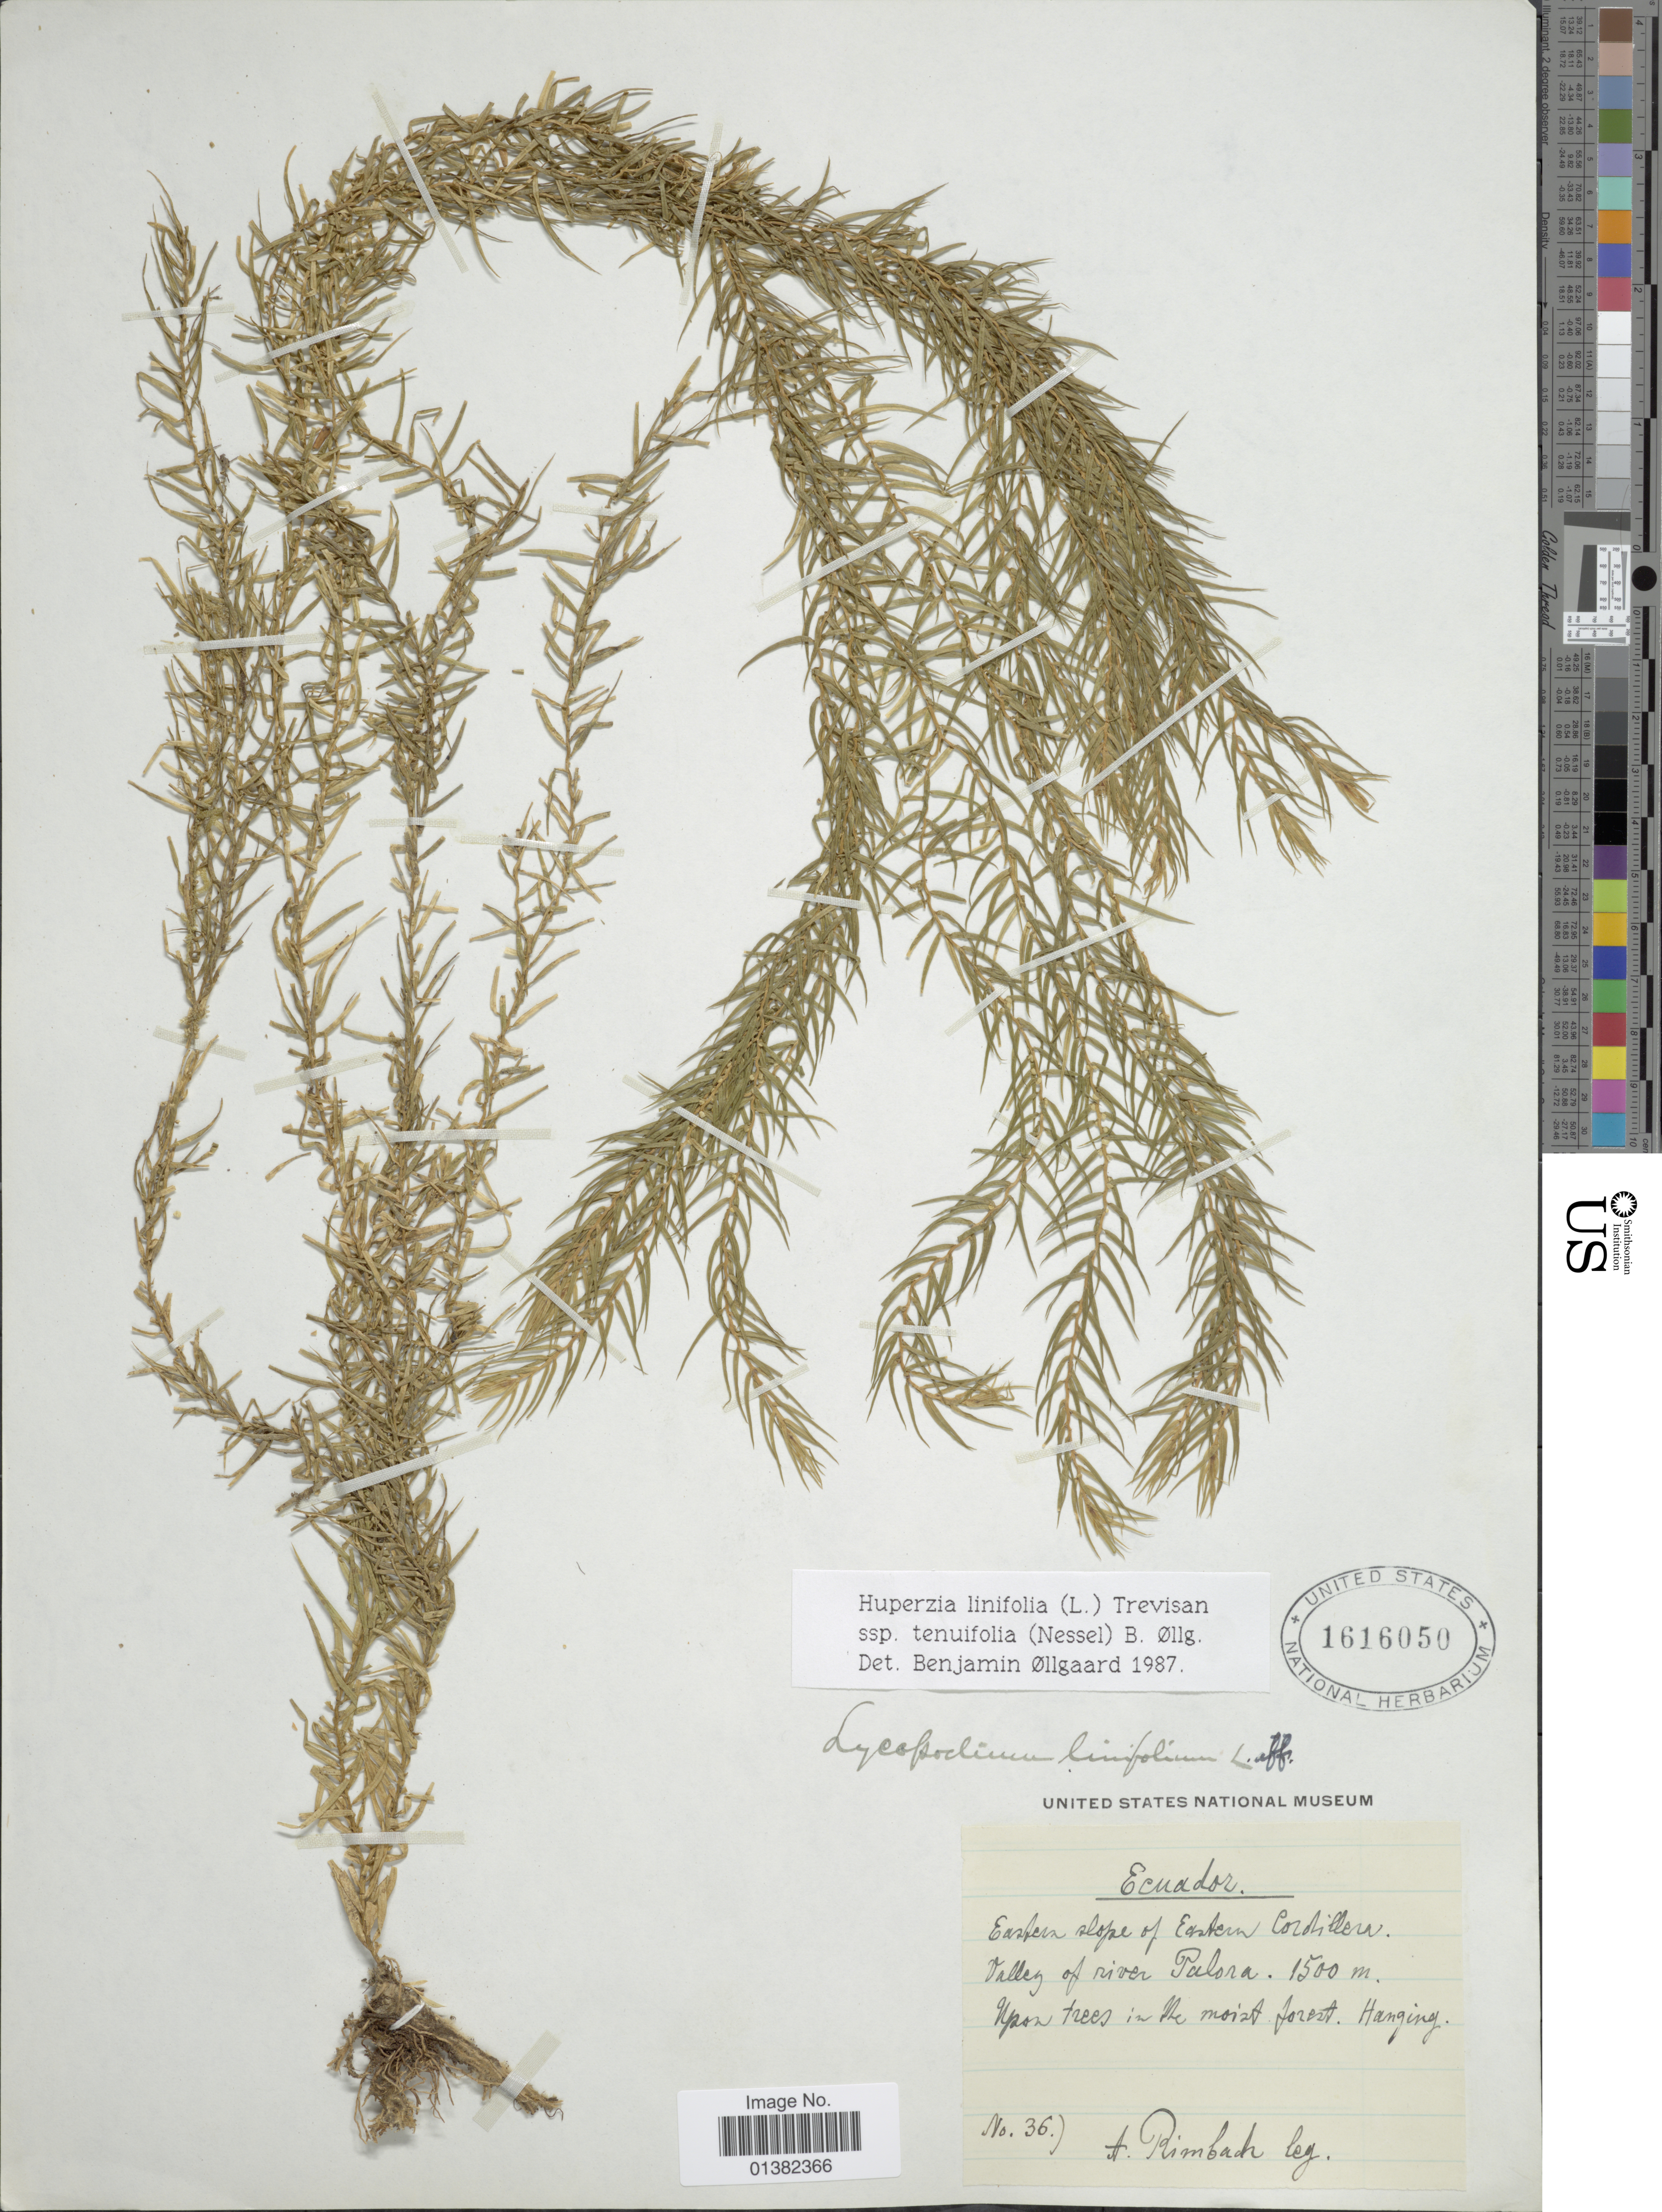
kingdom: Plantae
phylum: Tracheophyta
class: Lycopodiopsida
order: Lycopodiales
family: Lycopodiaceae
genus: Phlegmariurus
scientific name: Phlegmariurus linifolius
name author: (L.) B. Øllg.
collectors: A. Rimbach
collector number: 36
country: Ecuador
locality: Eastern slope of Eastern Cordillera. Valley of river Palora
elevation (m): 1500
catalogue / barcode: US 1616050